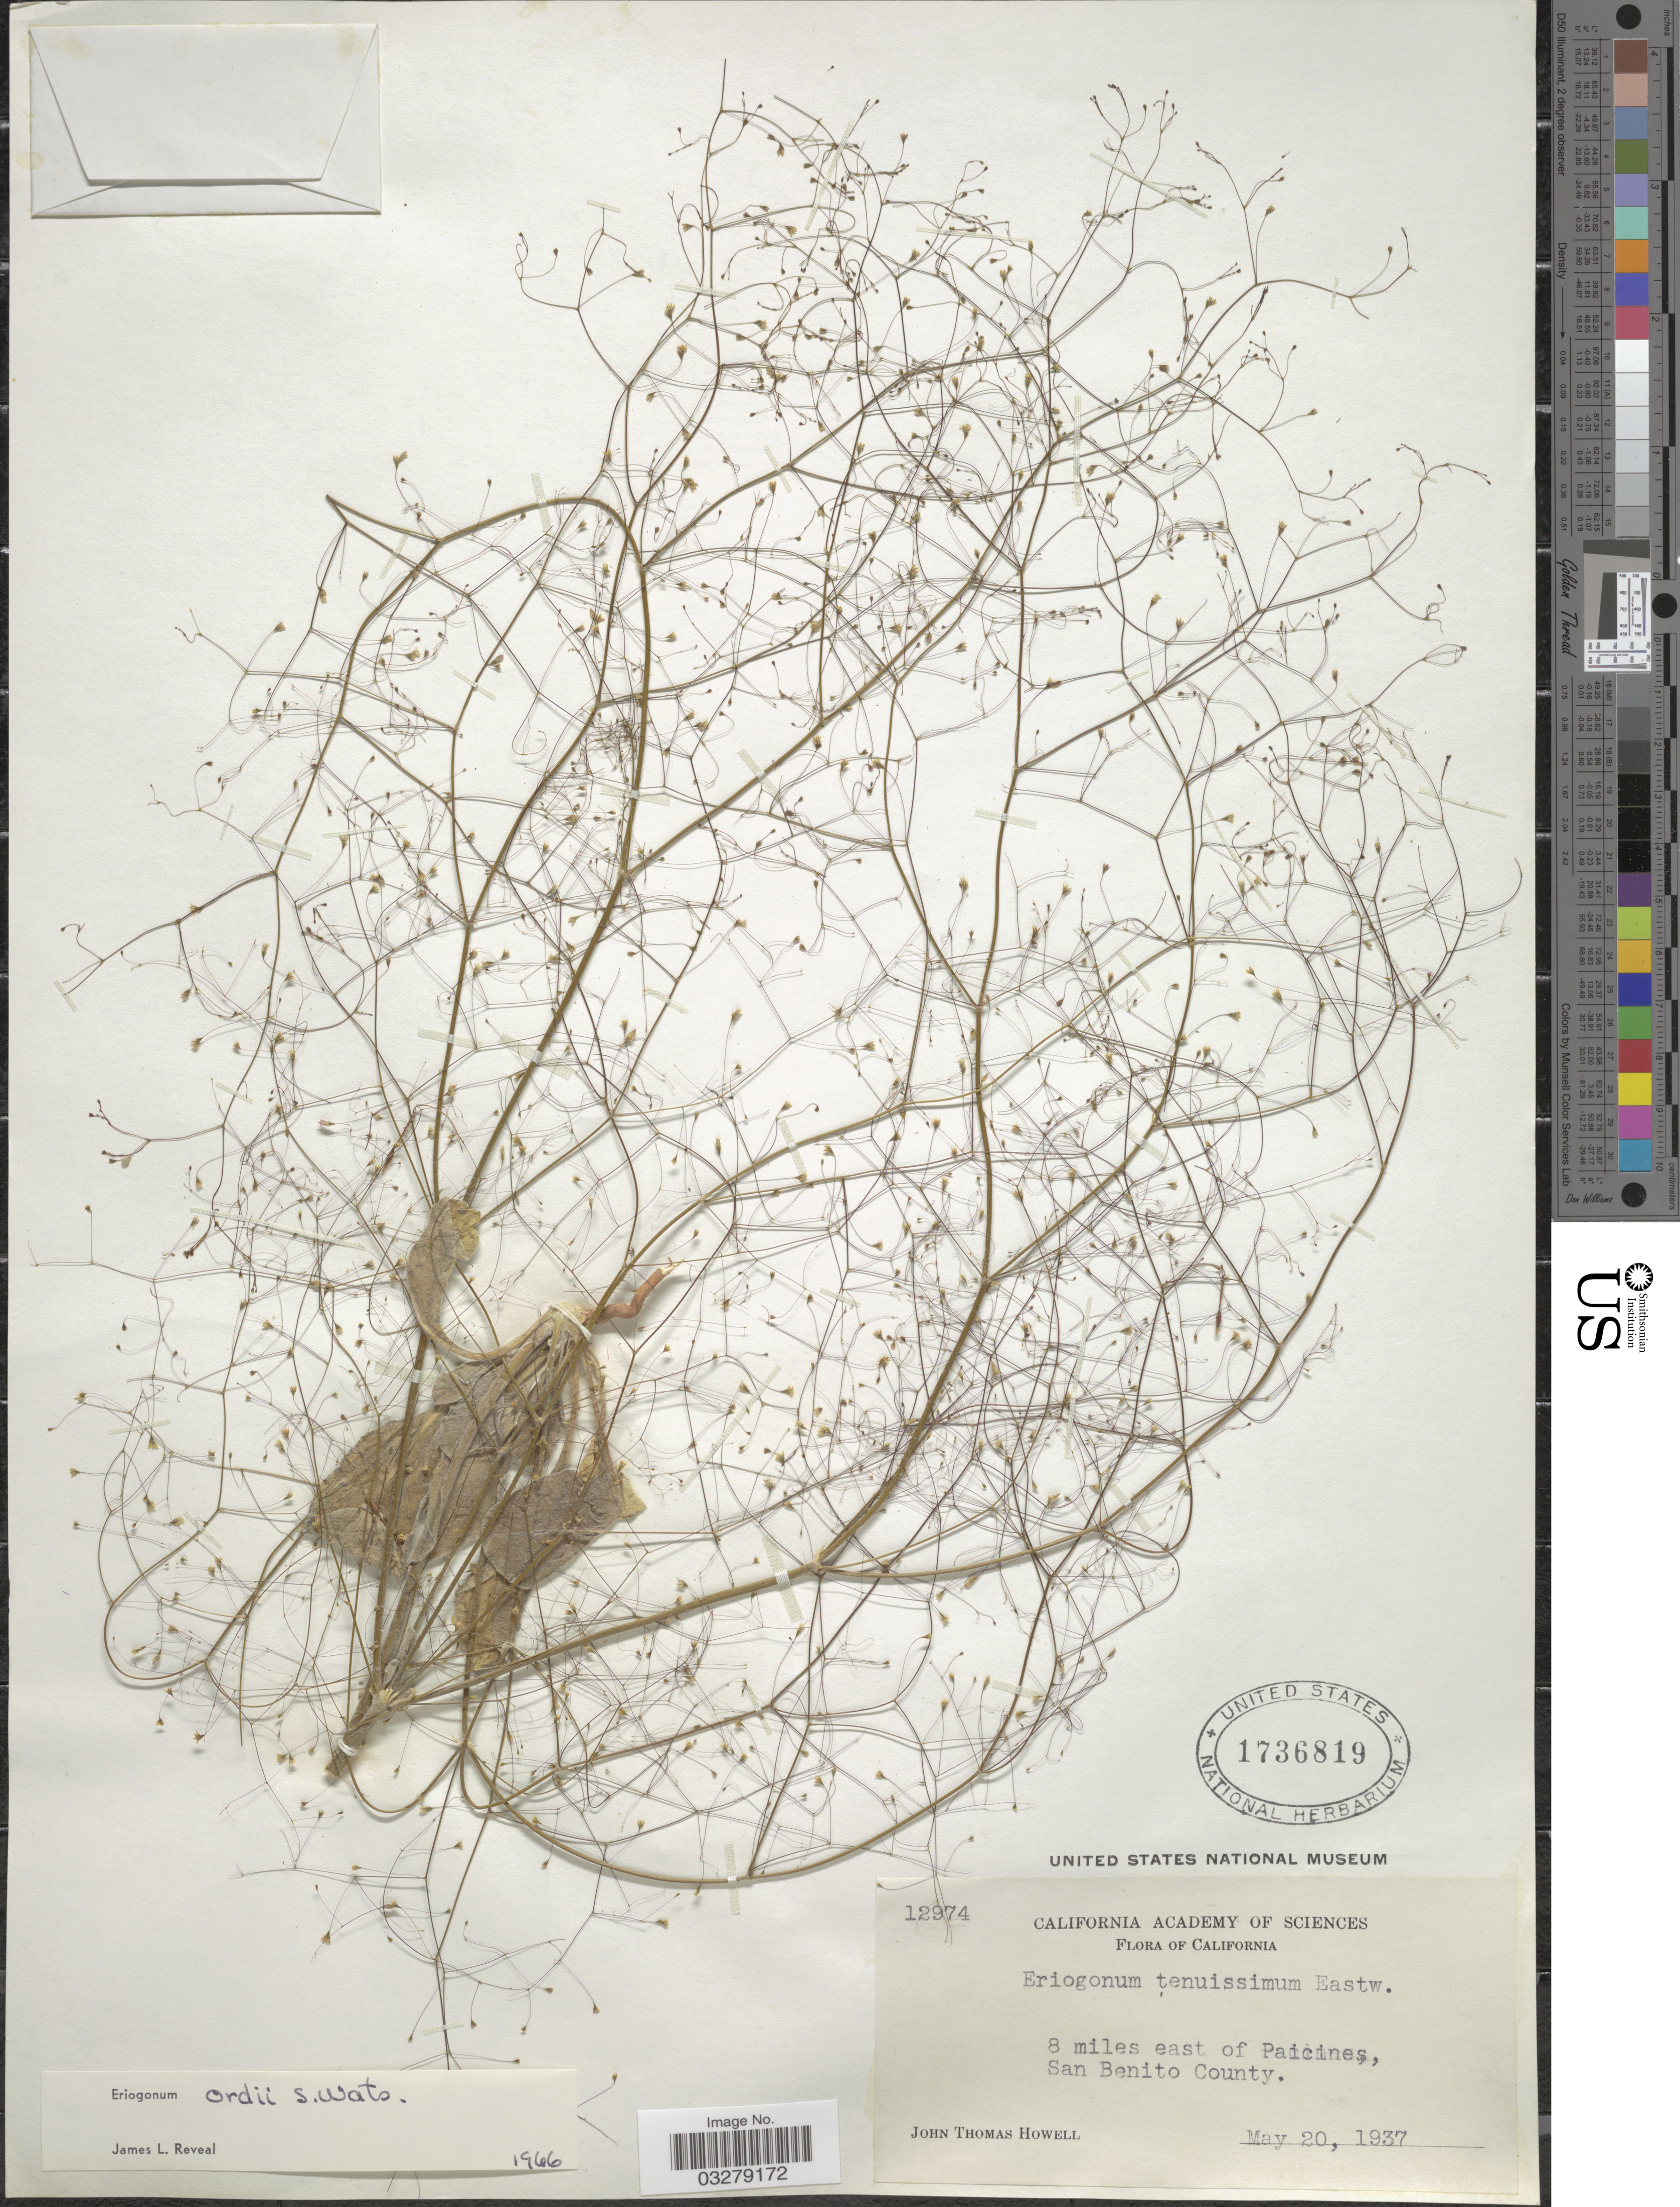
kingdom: Plantae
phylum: Tracheophyta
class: Magnoliopsida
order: Caryophyllales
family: Polygonaceae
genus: Eriogonum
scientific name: Eriogonum ordii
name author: S. Watson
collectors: J. T. Howell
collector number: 12974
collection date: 1937-05-20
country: United States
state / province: California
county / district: San Benito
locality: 8 miles east of Paicines, San Benito County.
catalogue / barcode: US 1736819